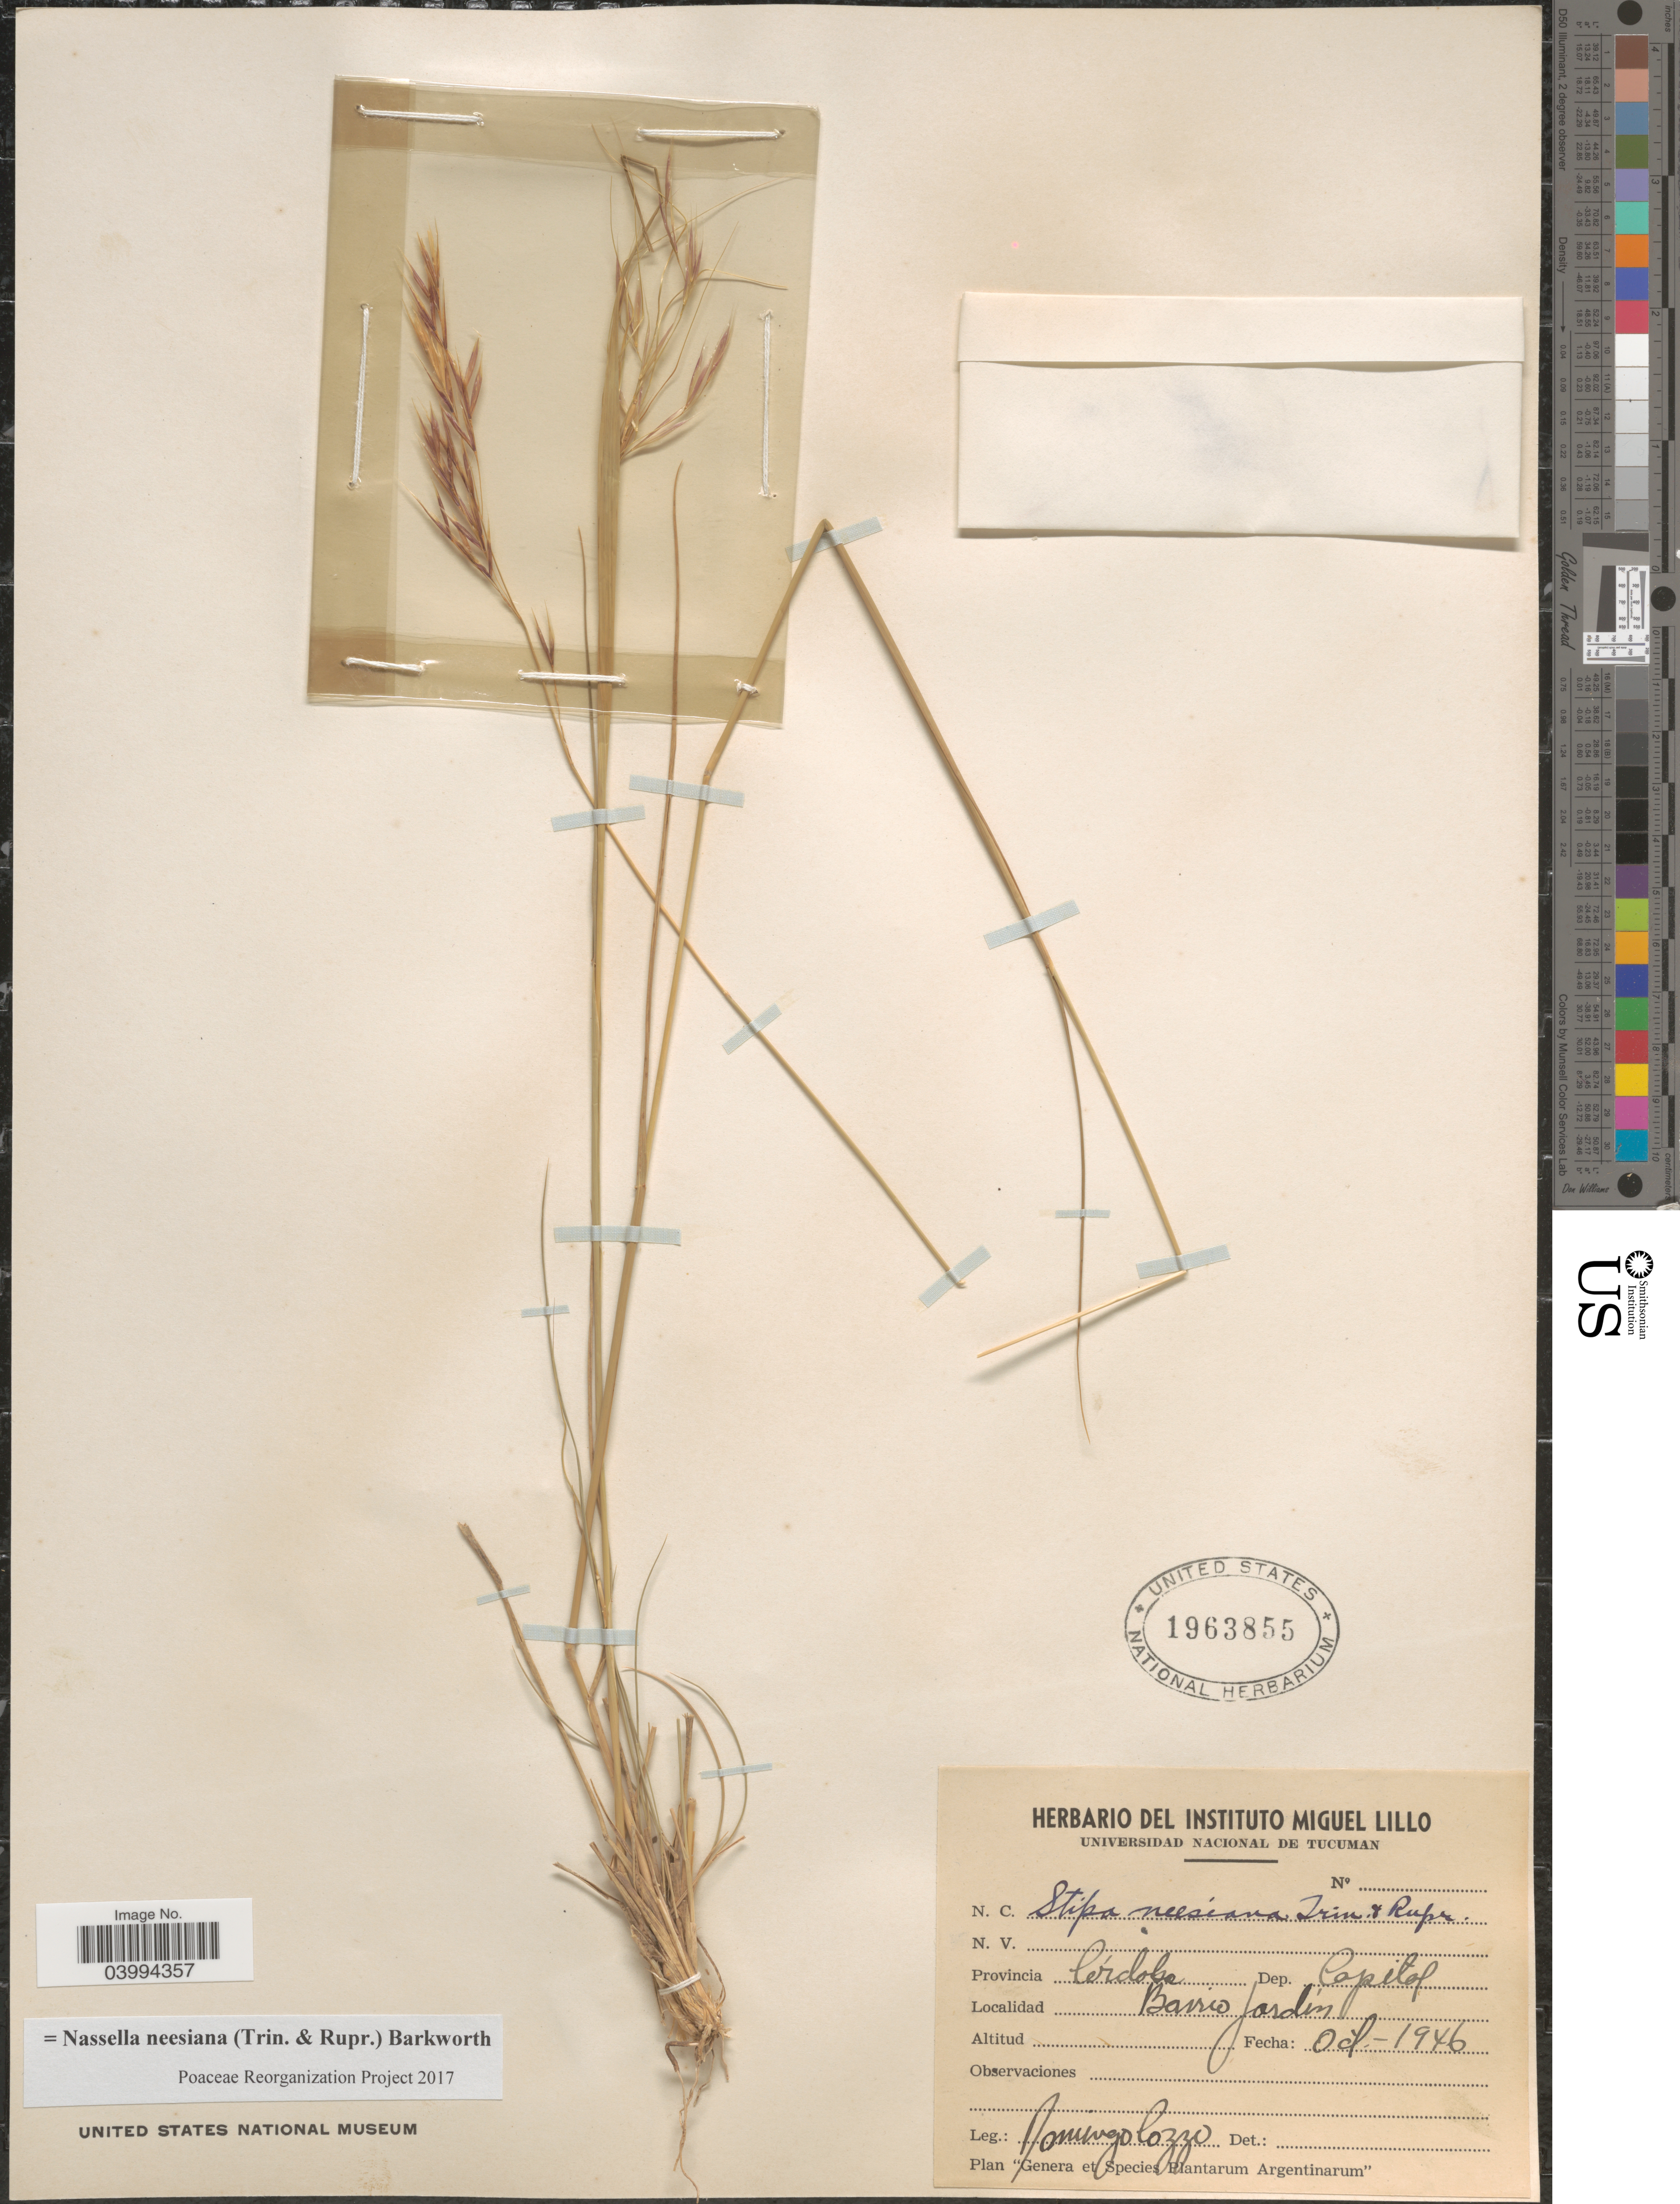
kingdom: Plantae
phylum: Tracheophyta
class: Liliopsida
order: Poales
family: Poaceae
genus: Nassella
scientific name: Nassella neesiana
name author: (Trin. & Rupr.) Barkworth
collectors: Domingolozzo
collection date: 1946-10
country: Argentina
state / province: Cordoba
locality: Dep. Capital. Barrio Jardín.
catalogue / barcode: US 1963855